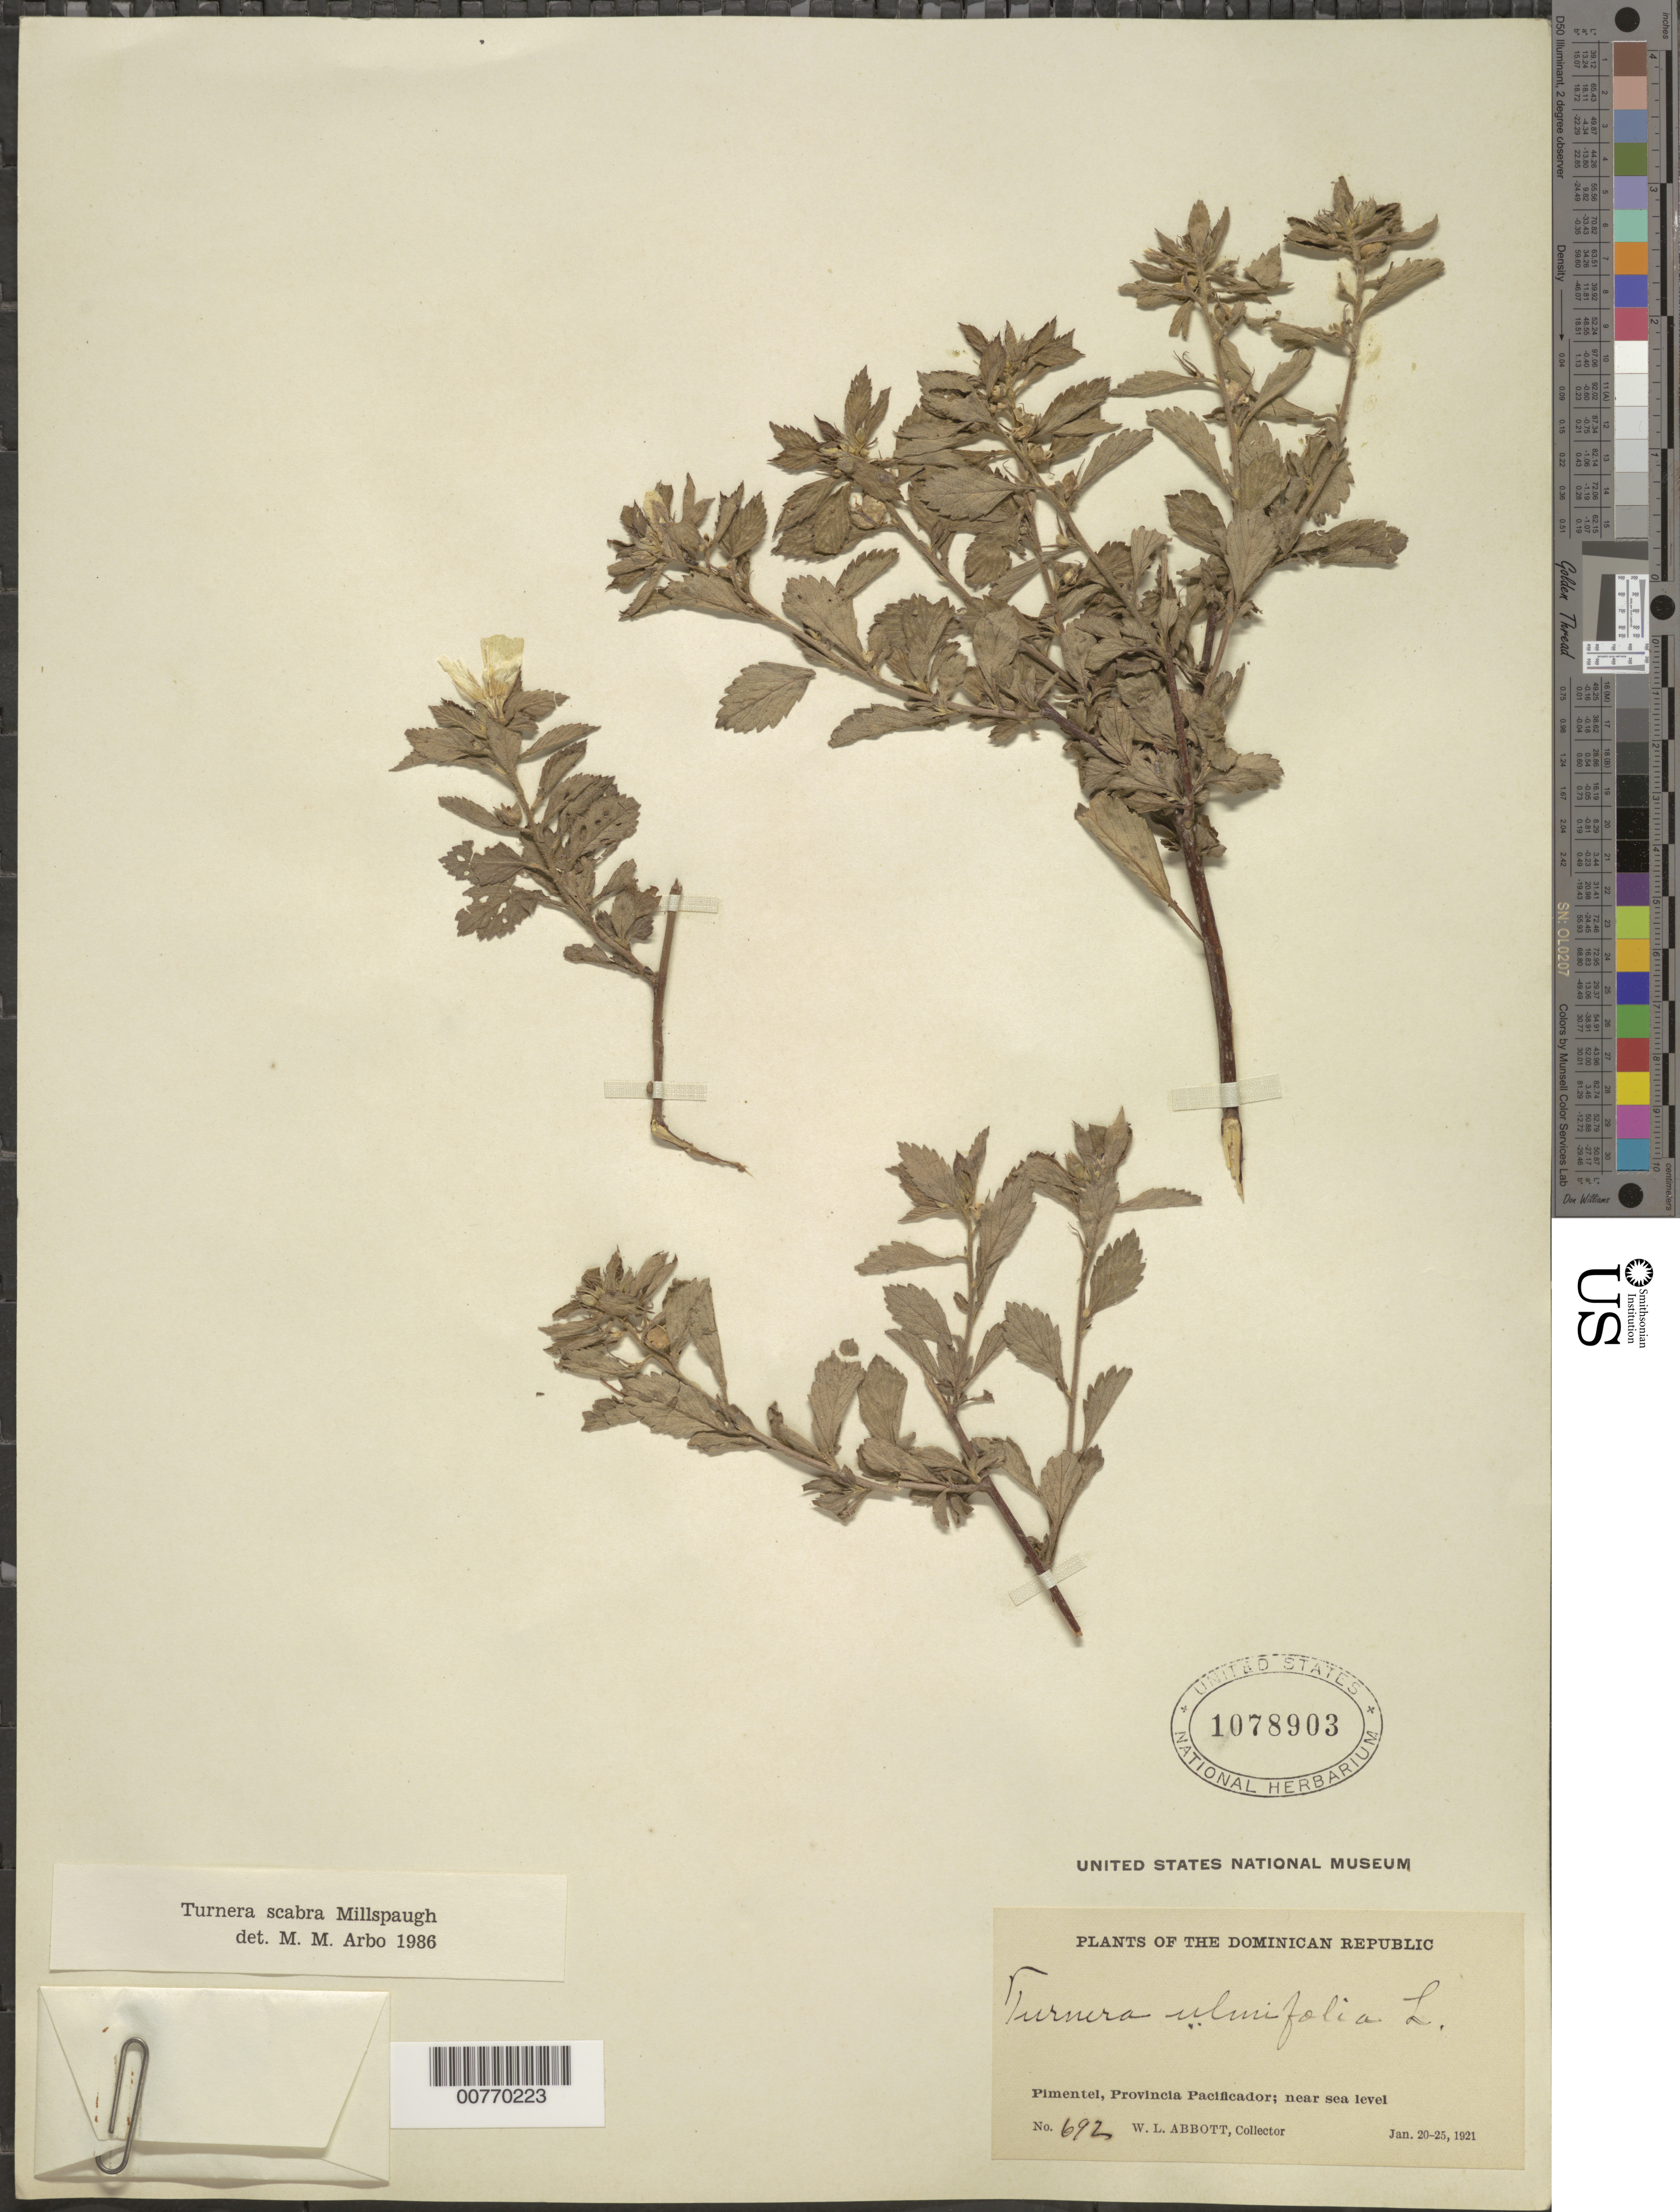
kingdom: Plantae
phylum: Tracheophyta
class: Magnoliopsida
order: Malpighiales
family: Turneraceae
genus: Turnera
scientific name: Turnera ulmifolia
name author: L.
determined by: Arbo, M. M.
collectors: W. L. Abbott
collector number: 692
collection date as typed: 20 Jan 1910 to 25 Jan 1921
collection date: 1910-01-20/1921-01-25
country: Dominican Republic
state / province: Duarte (?)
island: Hispaniola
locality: Pimentel; near sea leve.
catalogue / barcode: US 1078903